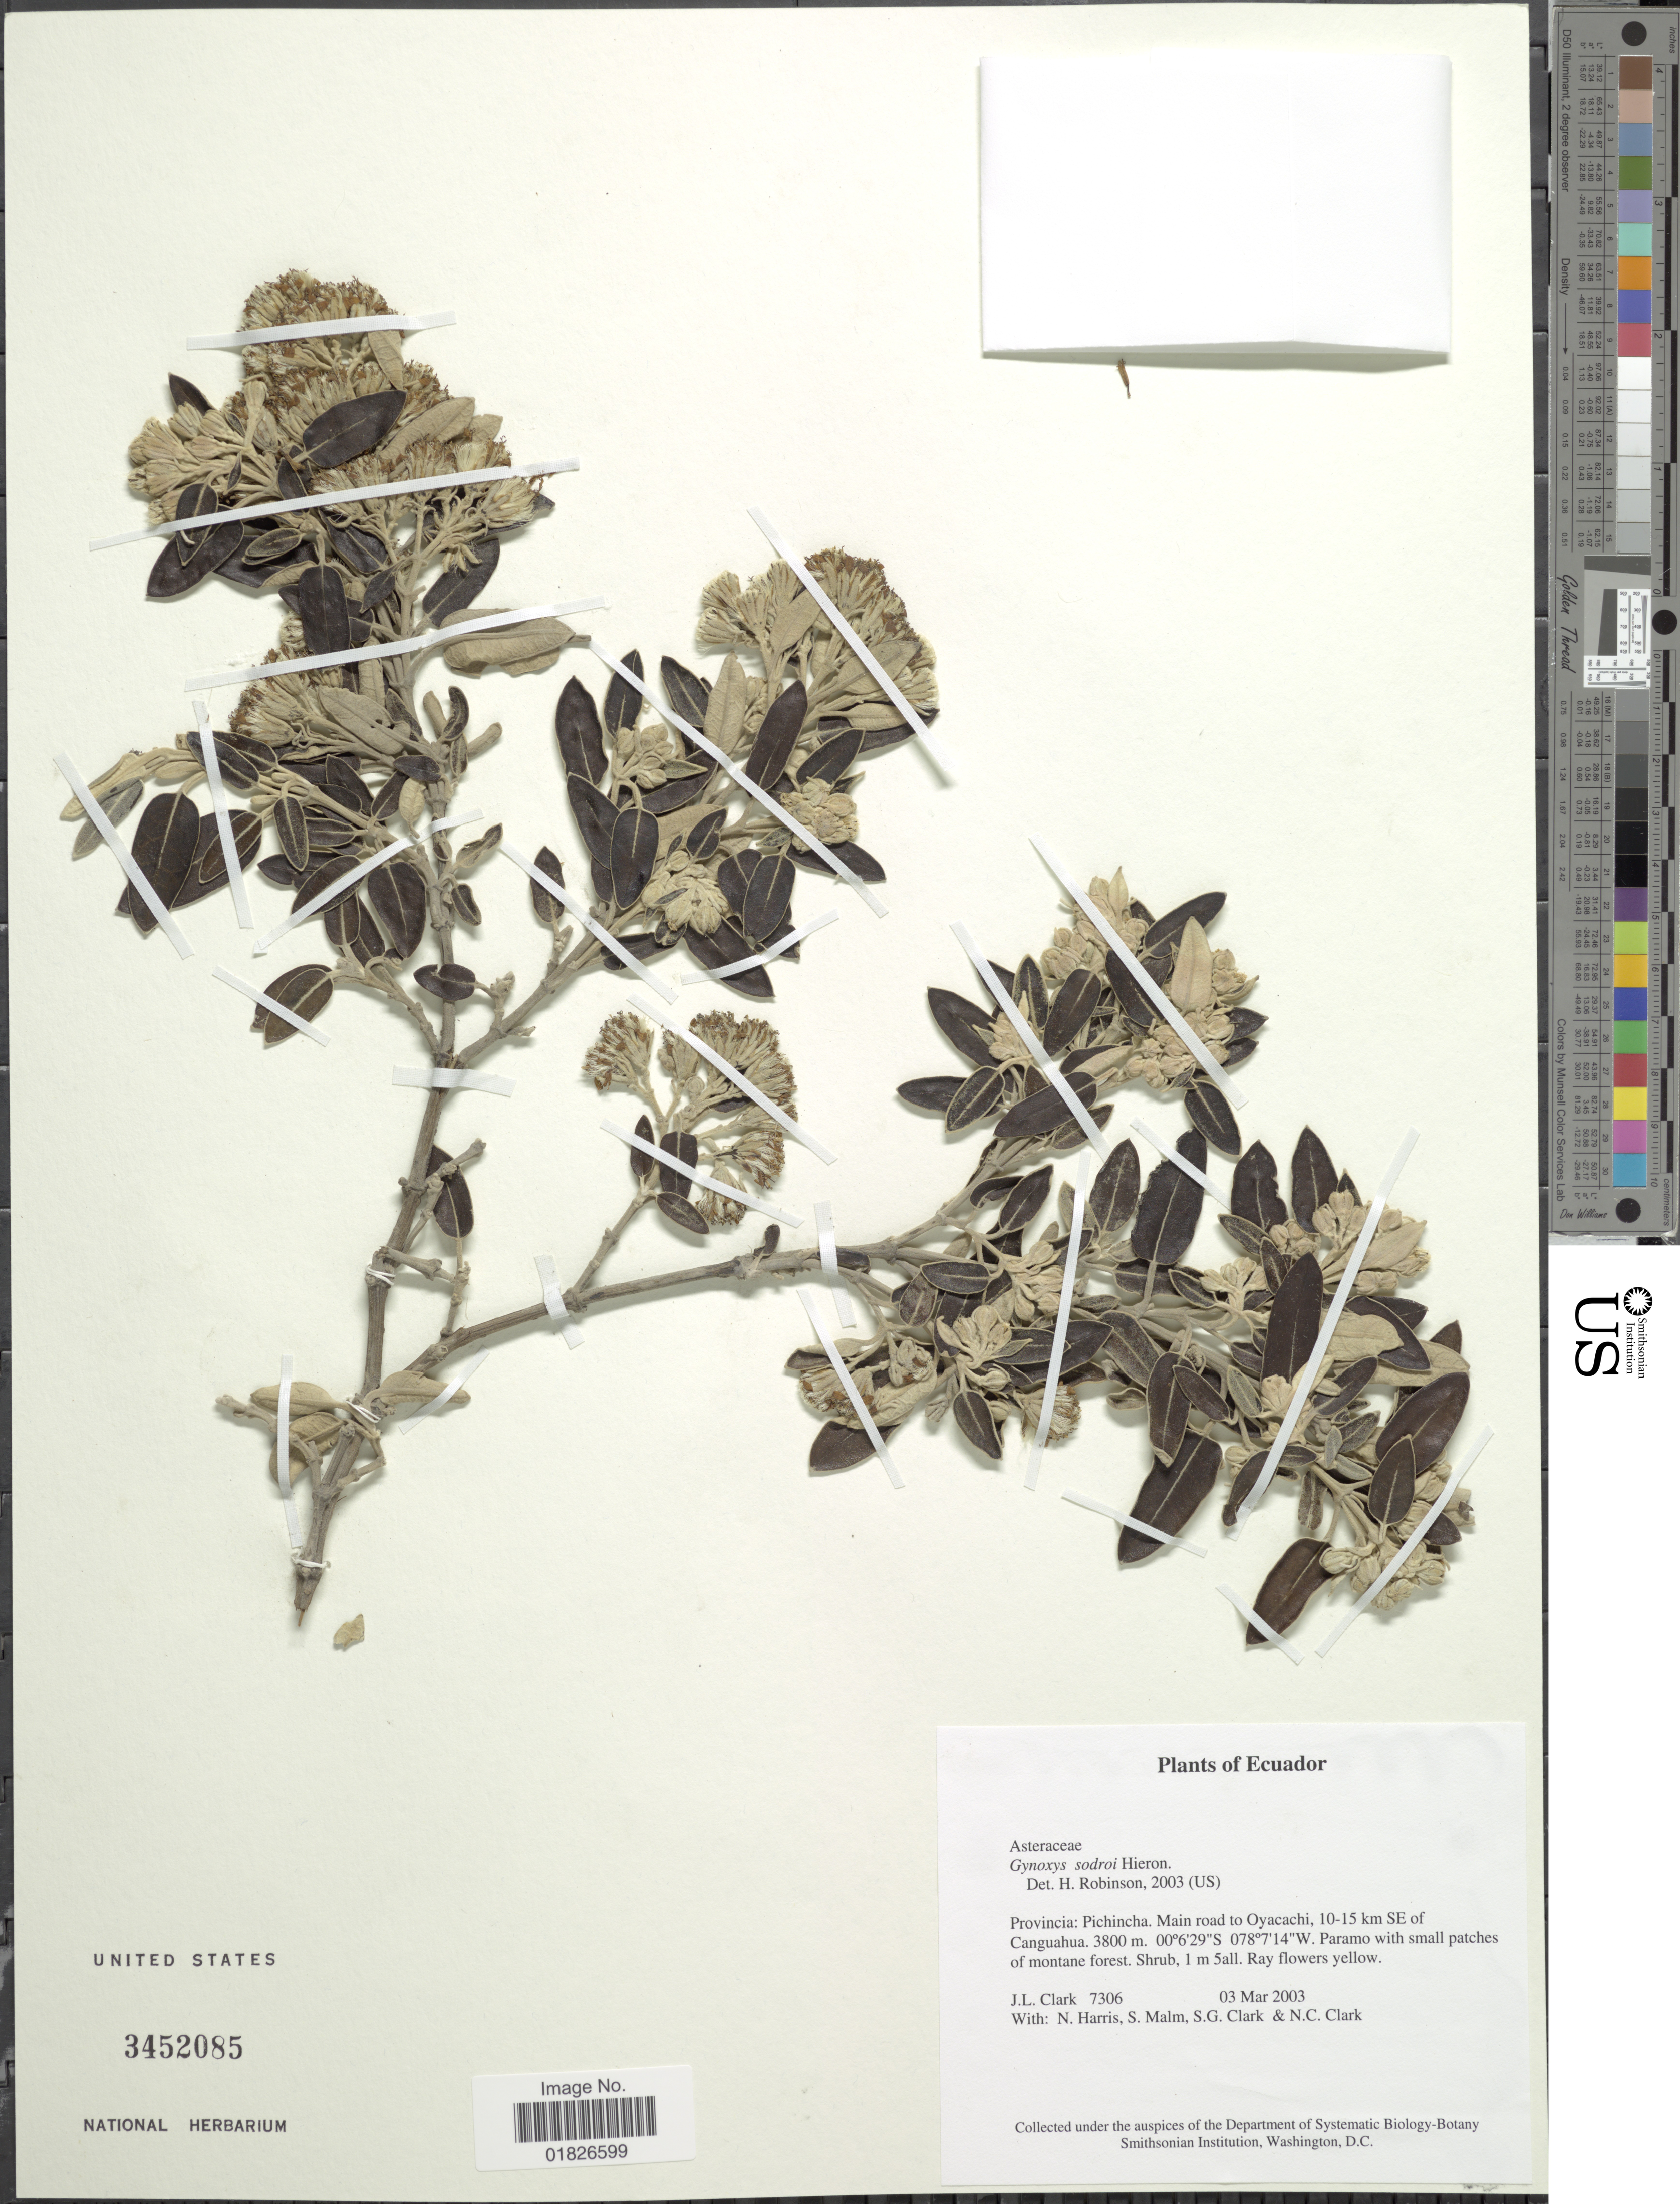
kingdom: Plantae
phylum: Tracheophyta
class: Magnoliopsida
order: Asterales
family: Asteraceae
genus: Gynoxys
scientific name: Gynoxys sodiroi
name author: Hieron.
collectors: J. L. Clark, N. Harris, S. Malm, S. G. Clark & N. C. Clark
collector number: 7306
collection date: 2003-03-03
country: Ecuador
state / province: Pichincha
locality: Main road to Oyacachi, 10-15 km SE of Canguahua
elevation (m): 3800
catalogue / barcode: US 3452085